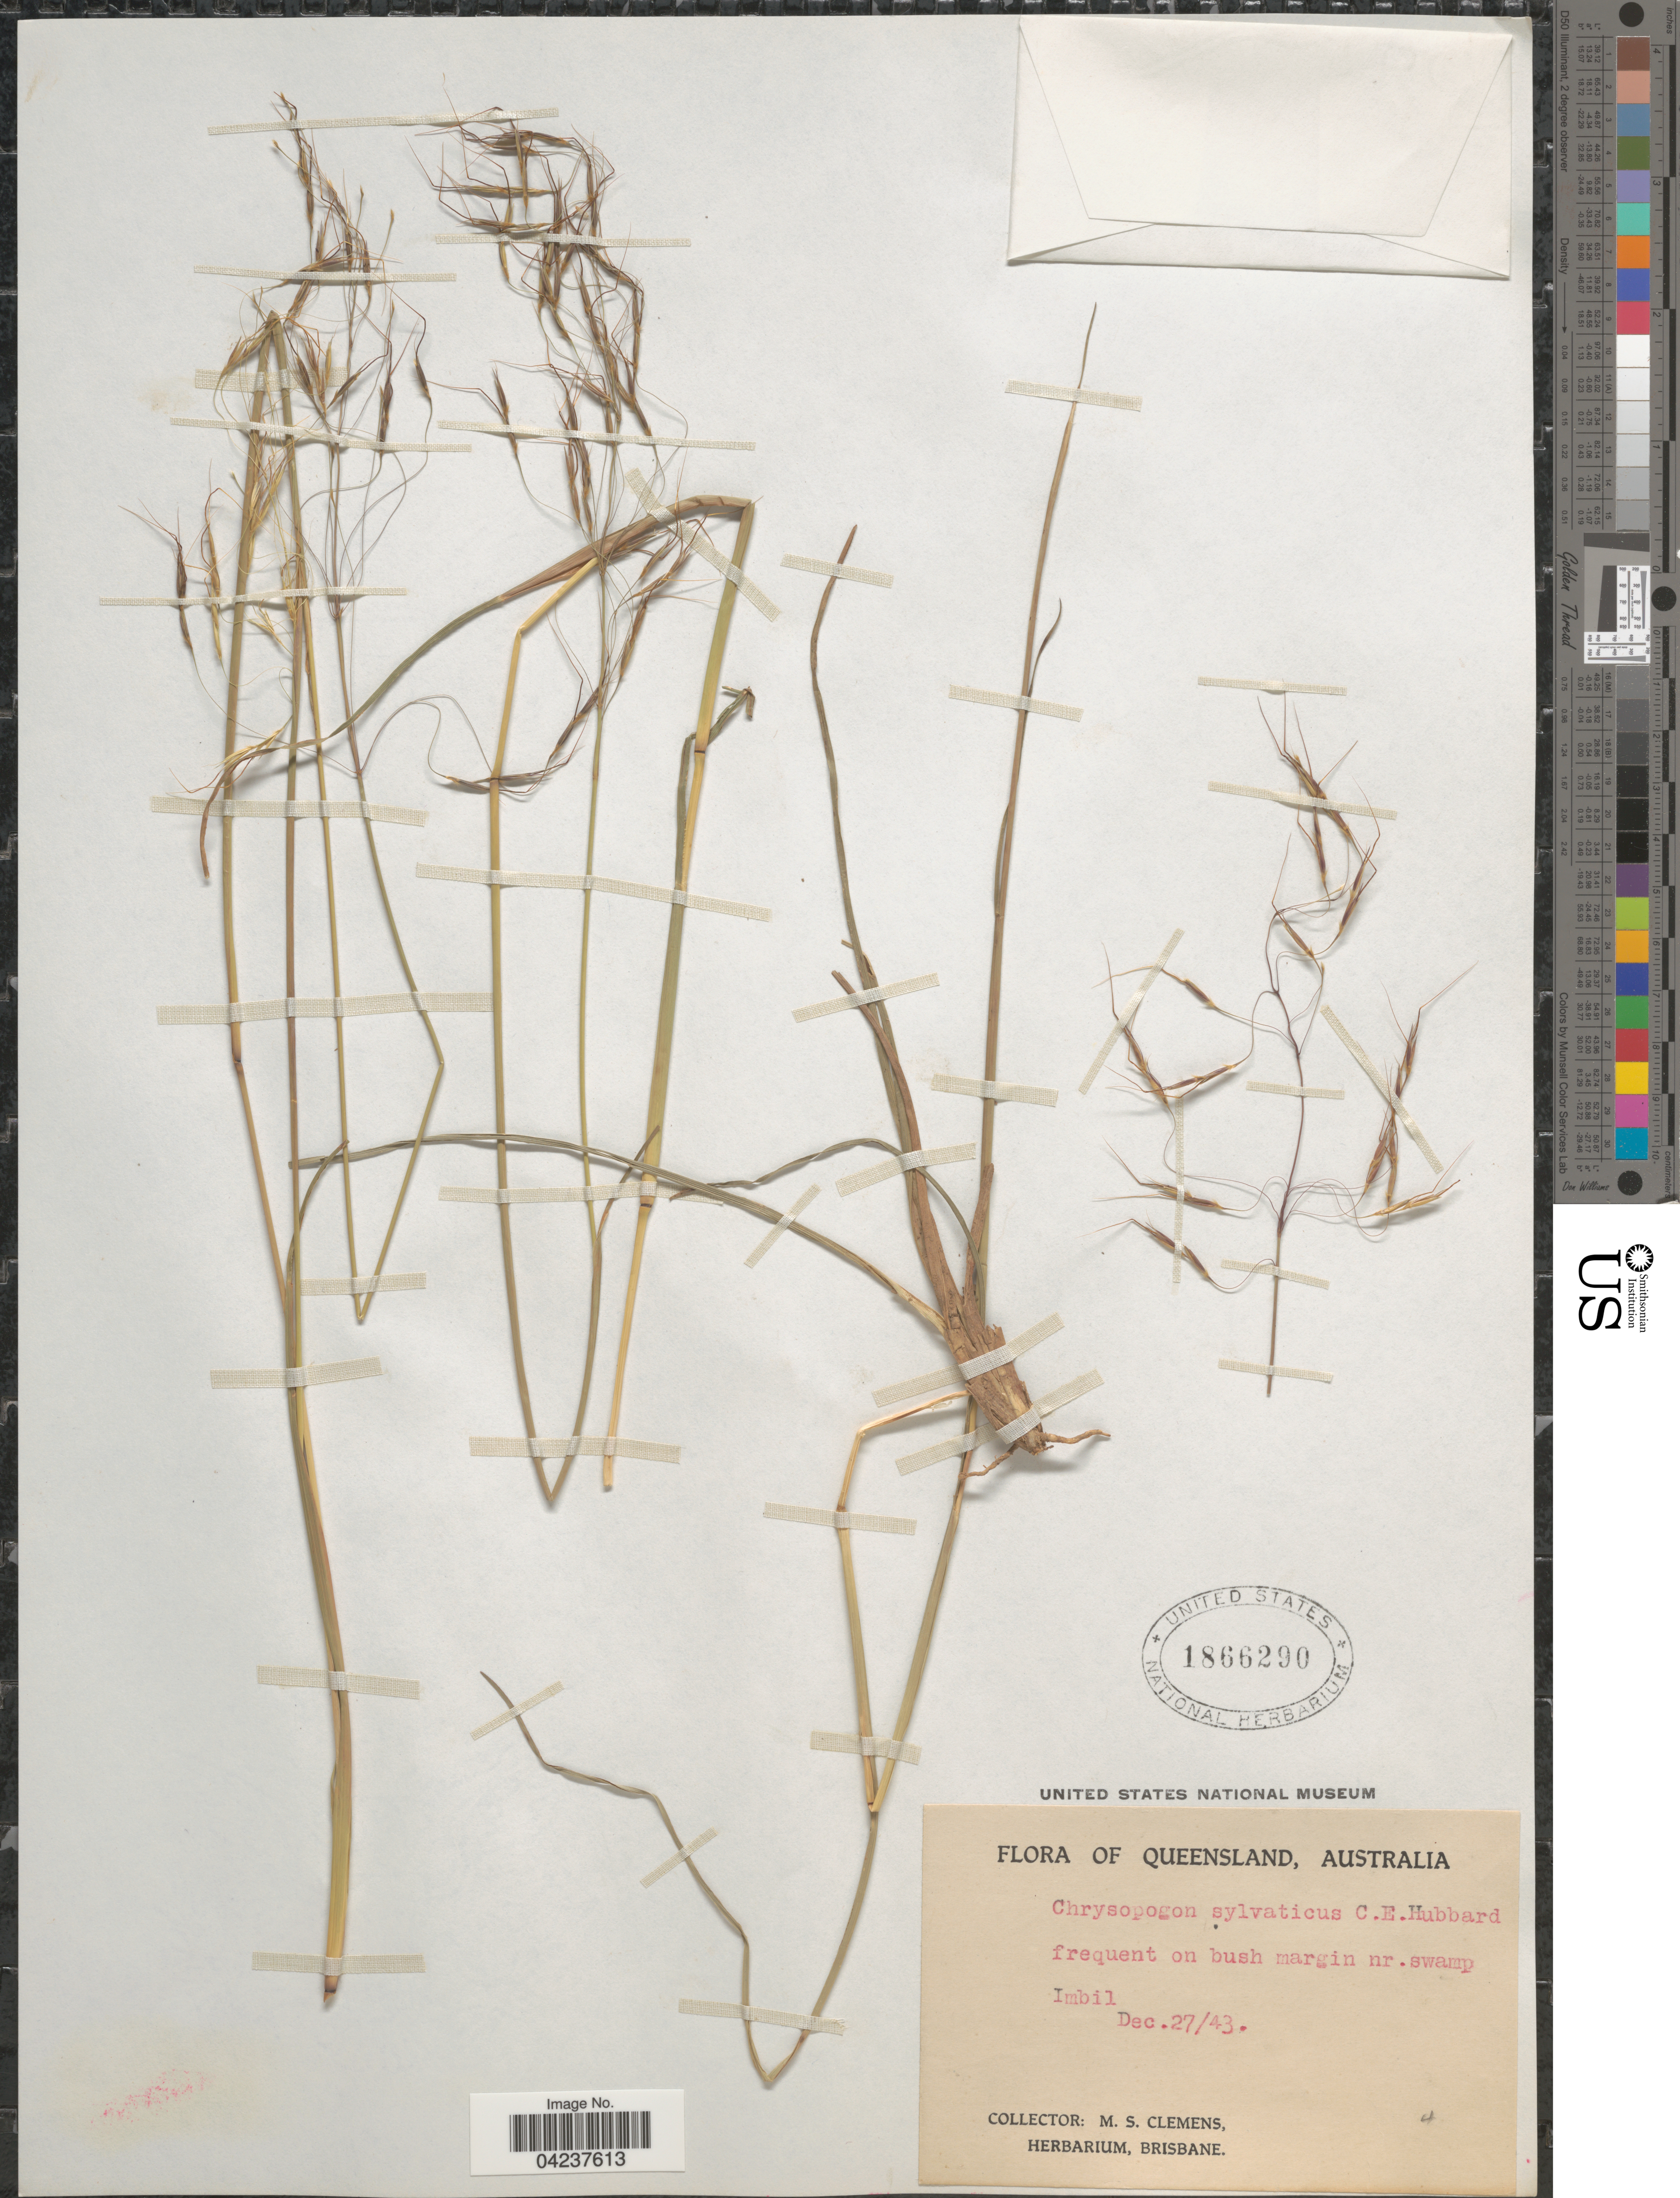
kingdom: Plantae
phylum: Tracheophyta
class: Liliopsida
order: Poales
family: Poaceae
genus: Chrysopogon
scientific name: Chrysopogon sylvaticus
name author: C.E. Hubb.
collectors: M. S. Clemens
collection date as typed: Transcribed d/m/y: 27/12/43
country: Australia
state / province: Queensland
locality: Frequent on bush margin nr. Swamp Imbil.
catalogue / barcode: US 1866290